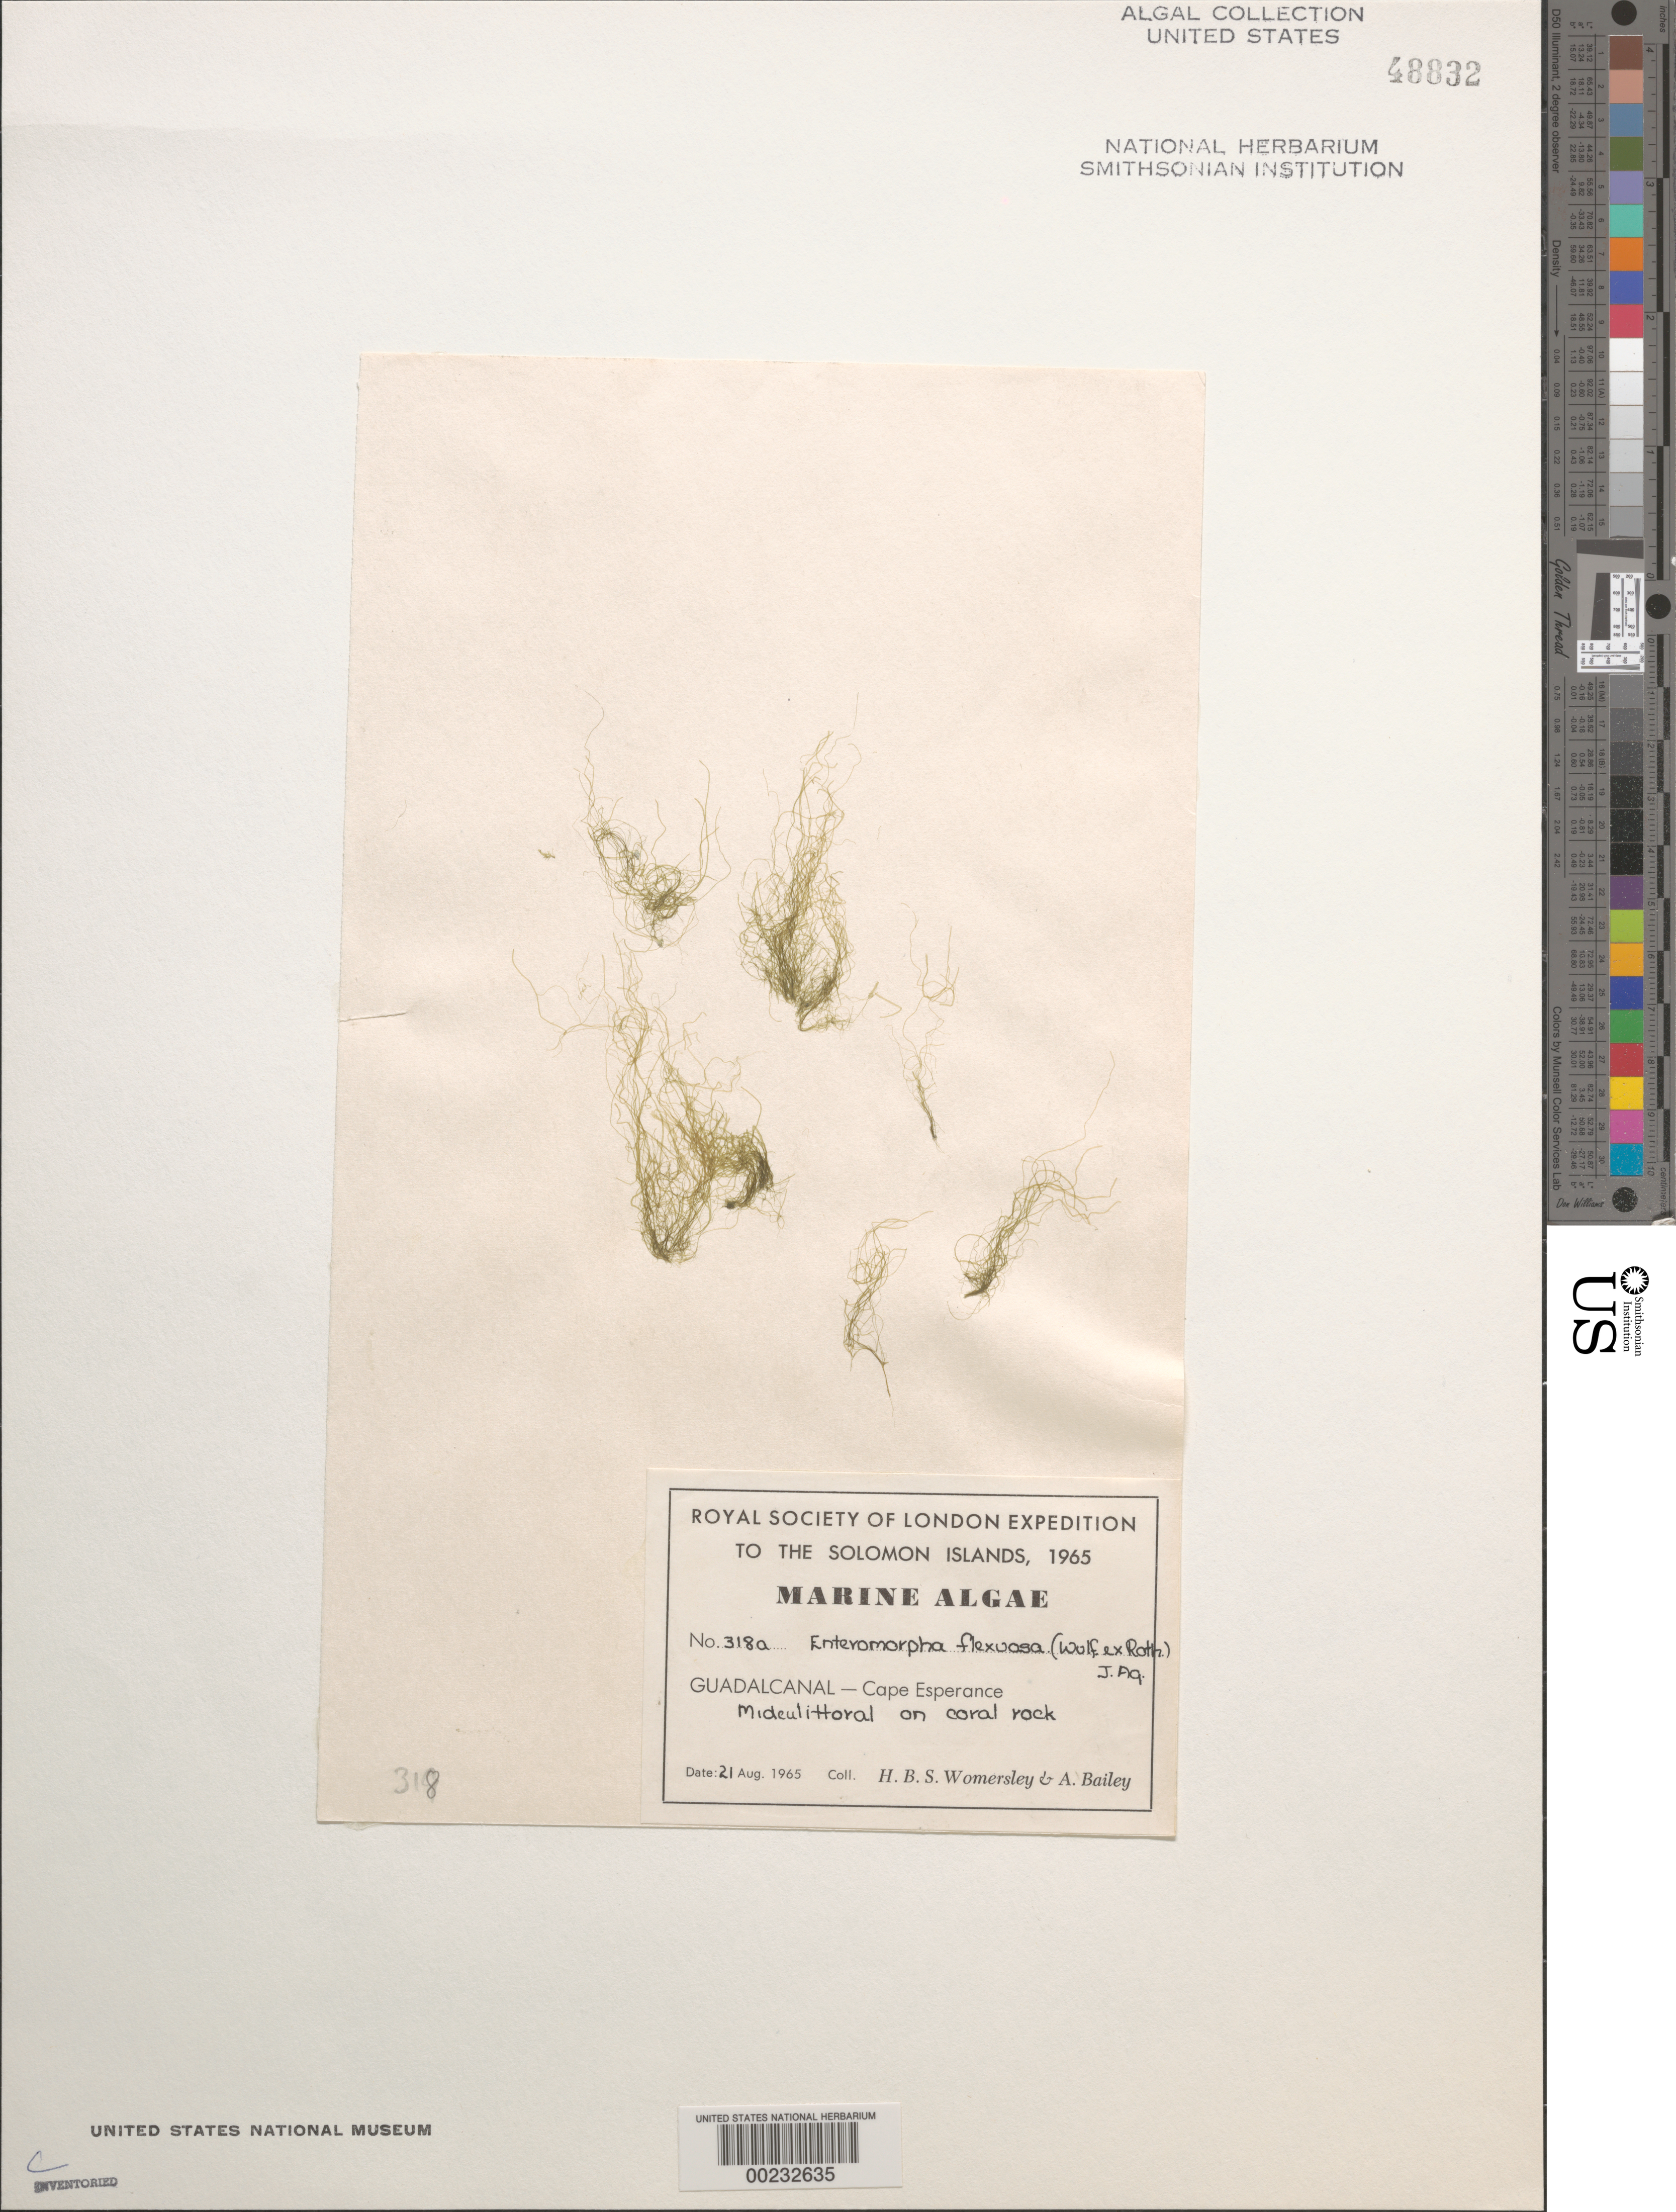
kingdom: Plantae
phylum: Chlorophyta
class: Ulvophyceae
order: Ulvales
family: Ulvaceae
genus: Ulva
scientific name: Ulva flexuosa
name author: Wulfen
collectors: H. B. S. Womersley & A. Bailey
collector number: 318a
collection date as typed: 21 Aug 1965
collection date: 1965-08-21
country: Solomon Islands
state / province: Guadalcanal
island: Guadalcanal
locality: Cape Esperance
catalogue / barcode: US 48832